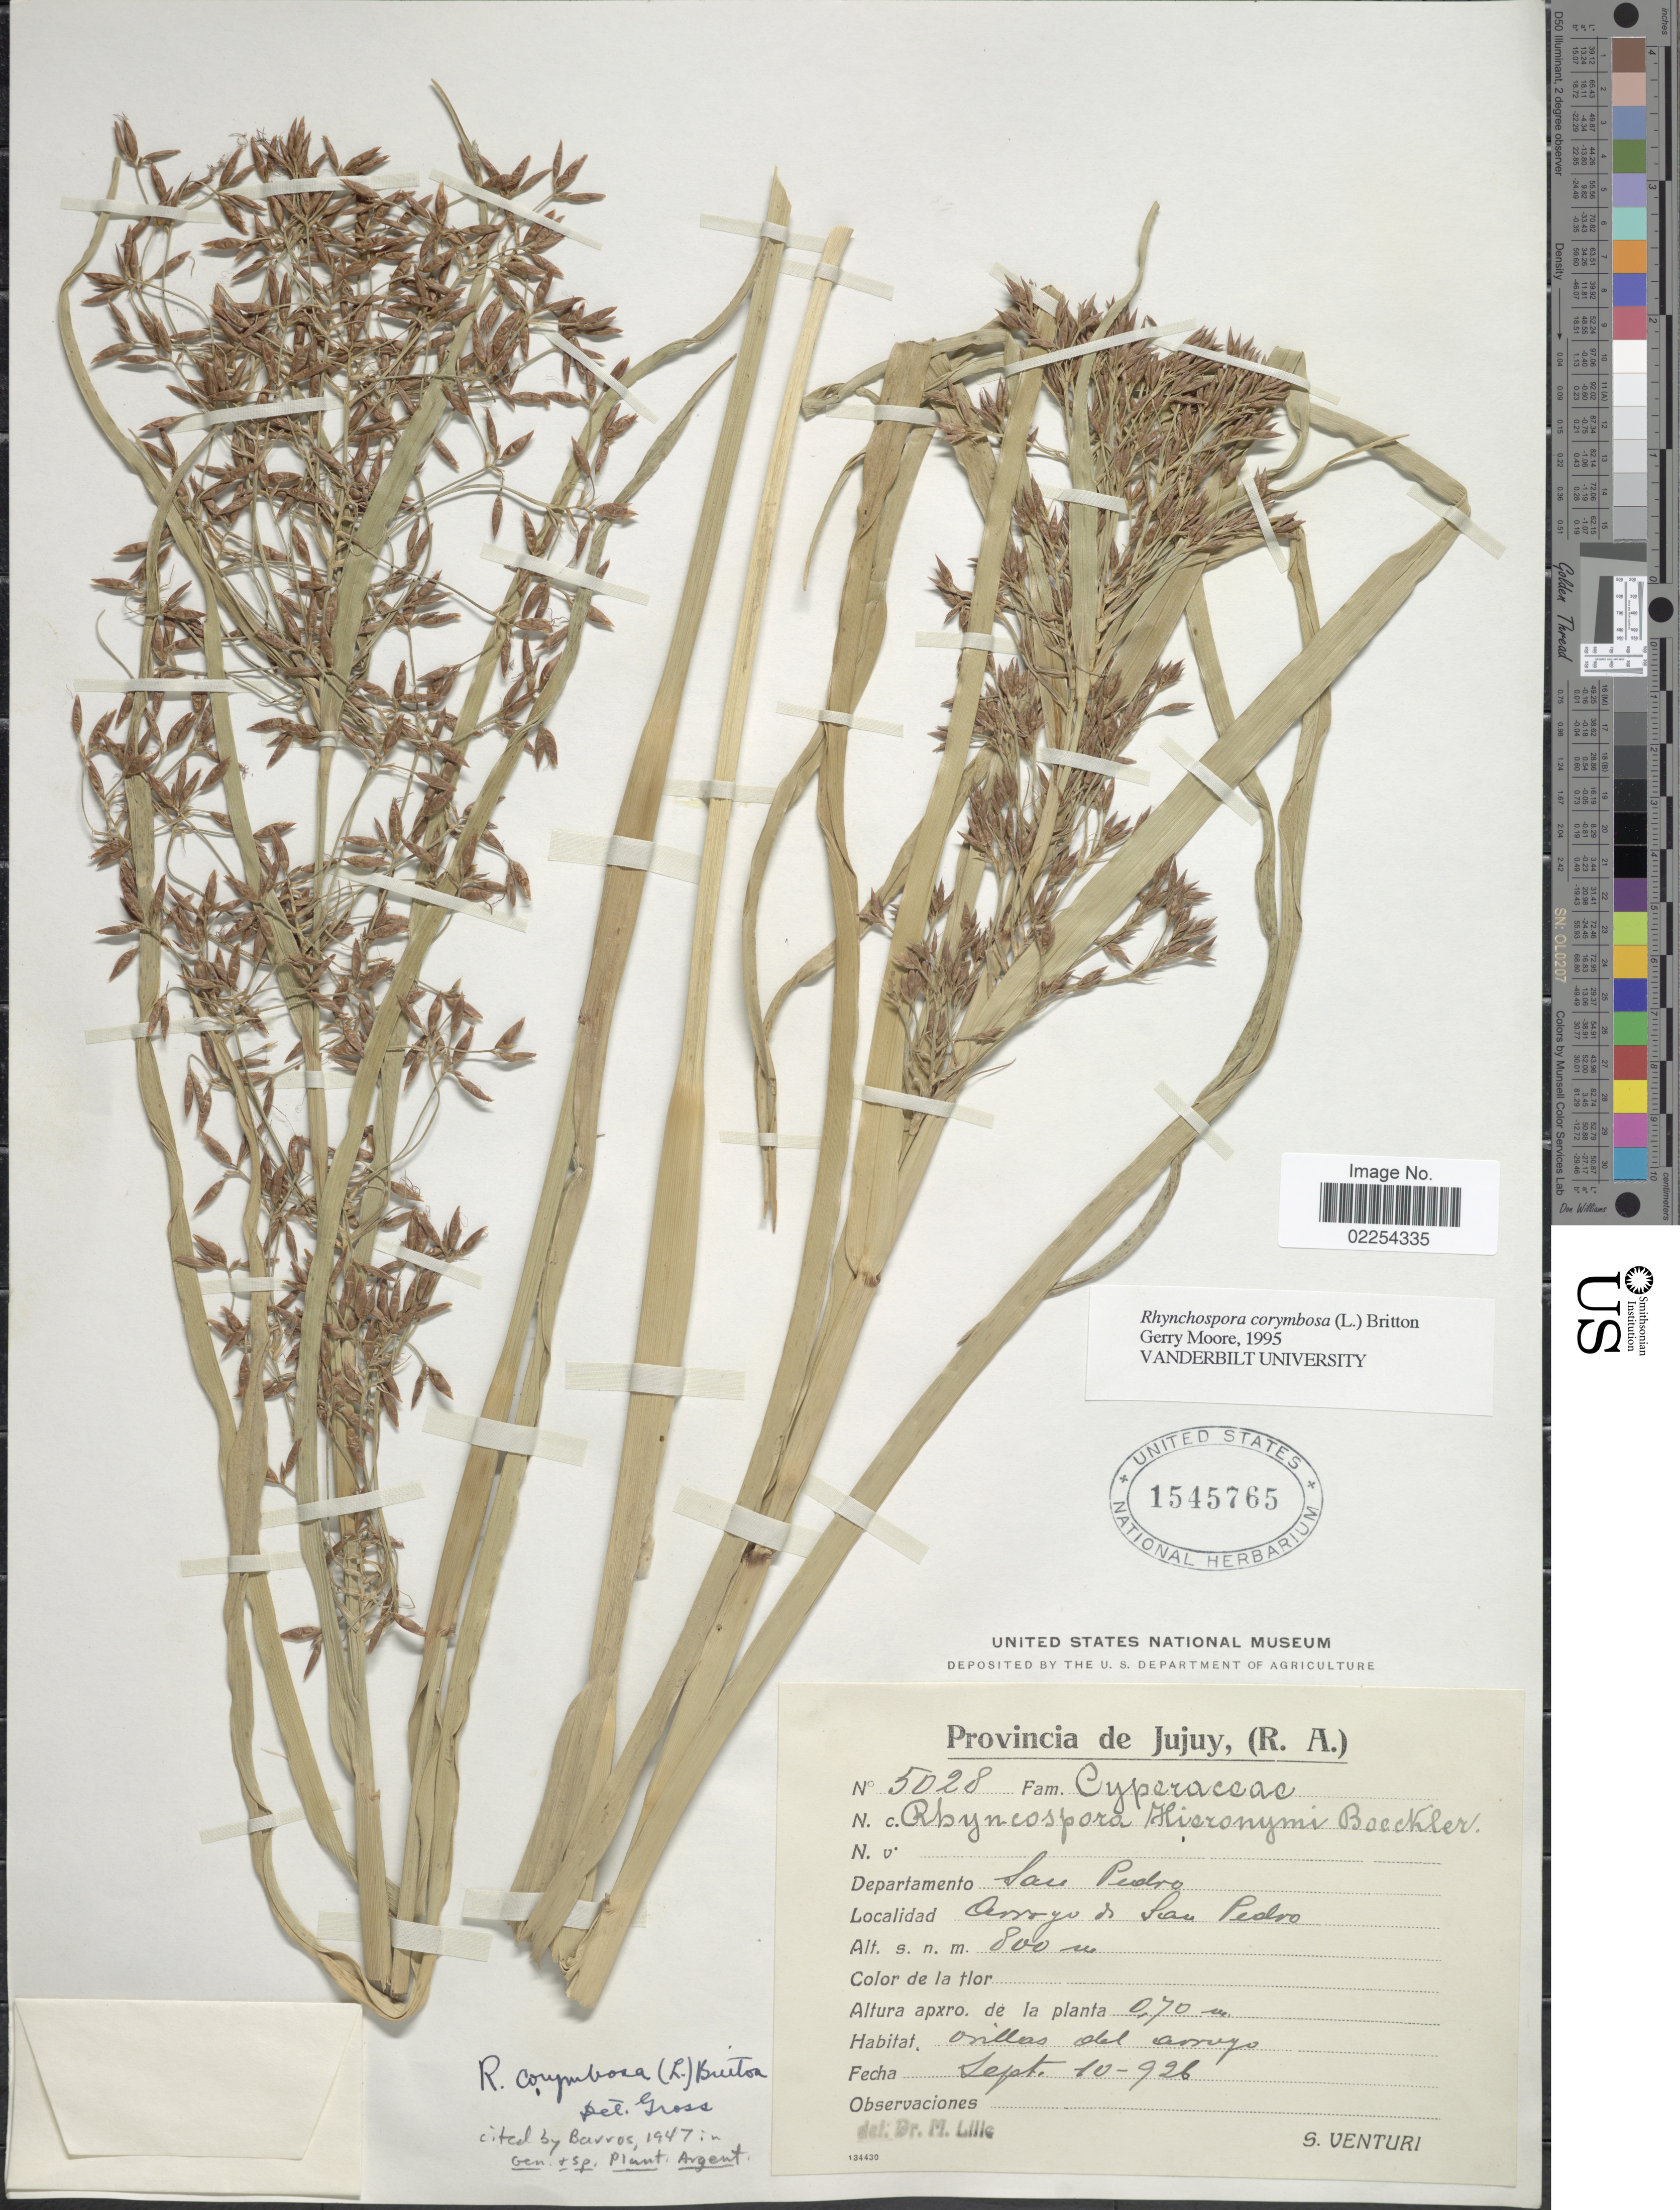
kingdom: Plantae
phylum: Tracheophyta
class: Liliopsida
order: Poales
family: Cyperaceae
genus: Rhynchospora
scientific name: Rhynchospora corymbosa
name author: (L.) Britton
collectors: S. Venturi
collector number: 5028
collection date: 1926-09-10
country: Argentina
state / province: Jujuy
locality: (R.A.) Departamento San Pedro, Arroyo de San Pedro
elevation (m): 800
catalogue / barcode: US 1545765